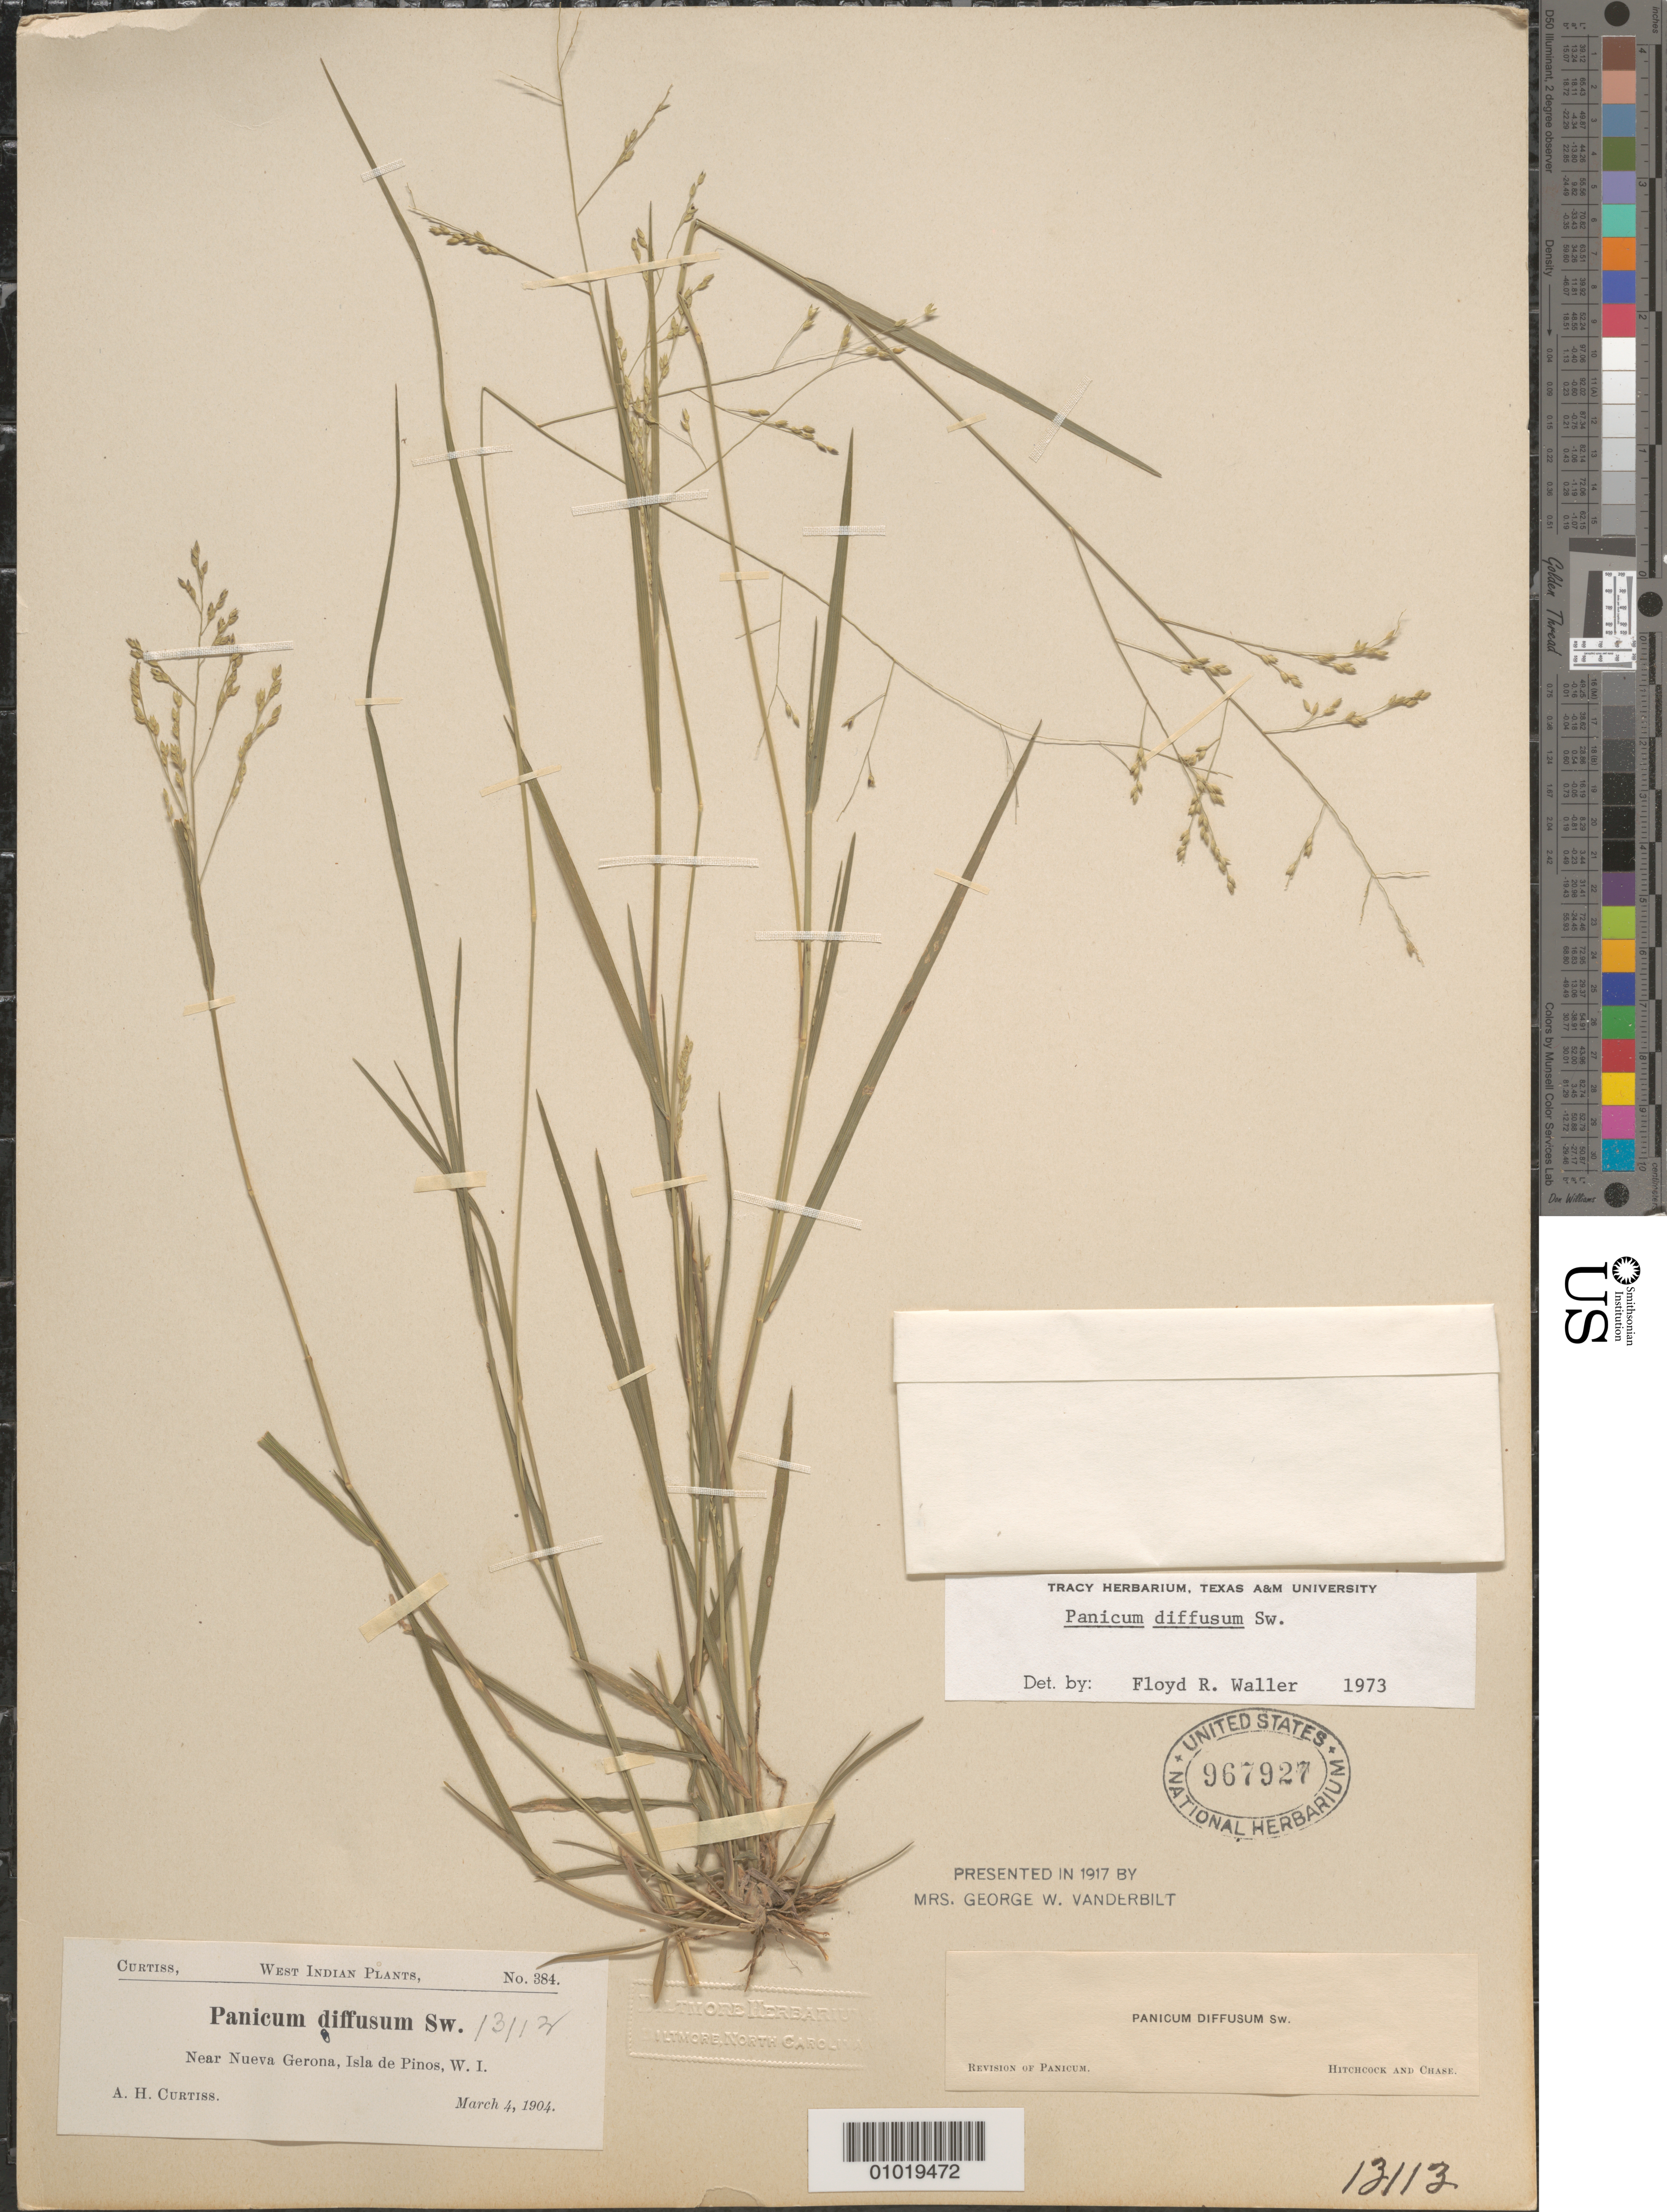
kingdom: Plantae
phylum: Tracheophyta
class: Liliopsida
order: Poales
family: Poaceae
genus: Panicum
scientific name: Panicum diffusum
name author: Sw.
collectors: A. H. Curtiss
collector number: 384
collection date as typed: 04 Mar 1904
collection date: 1904-03-04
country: Cuba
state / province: Isla de la Juventud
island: Isla de la Juventud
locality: [Isle of Pines], Near Nueva Gerona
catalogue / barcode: US 967927